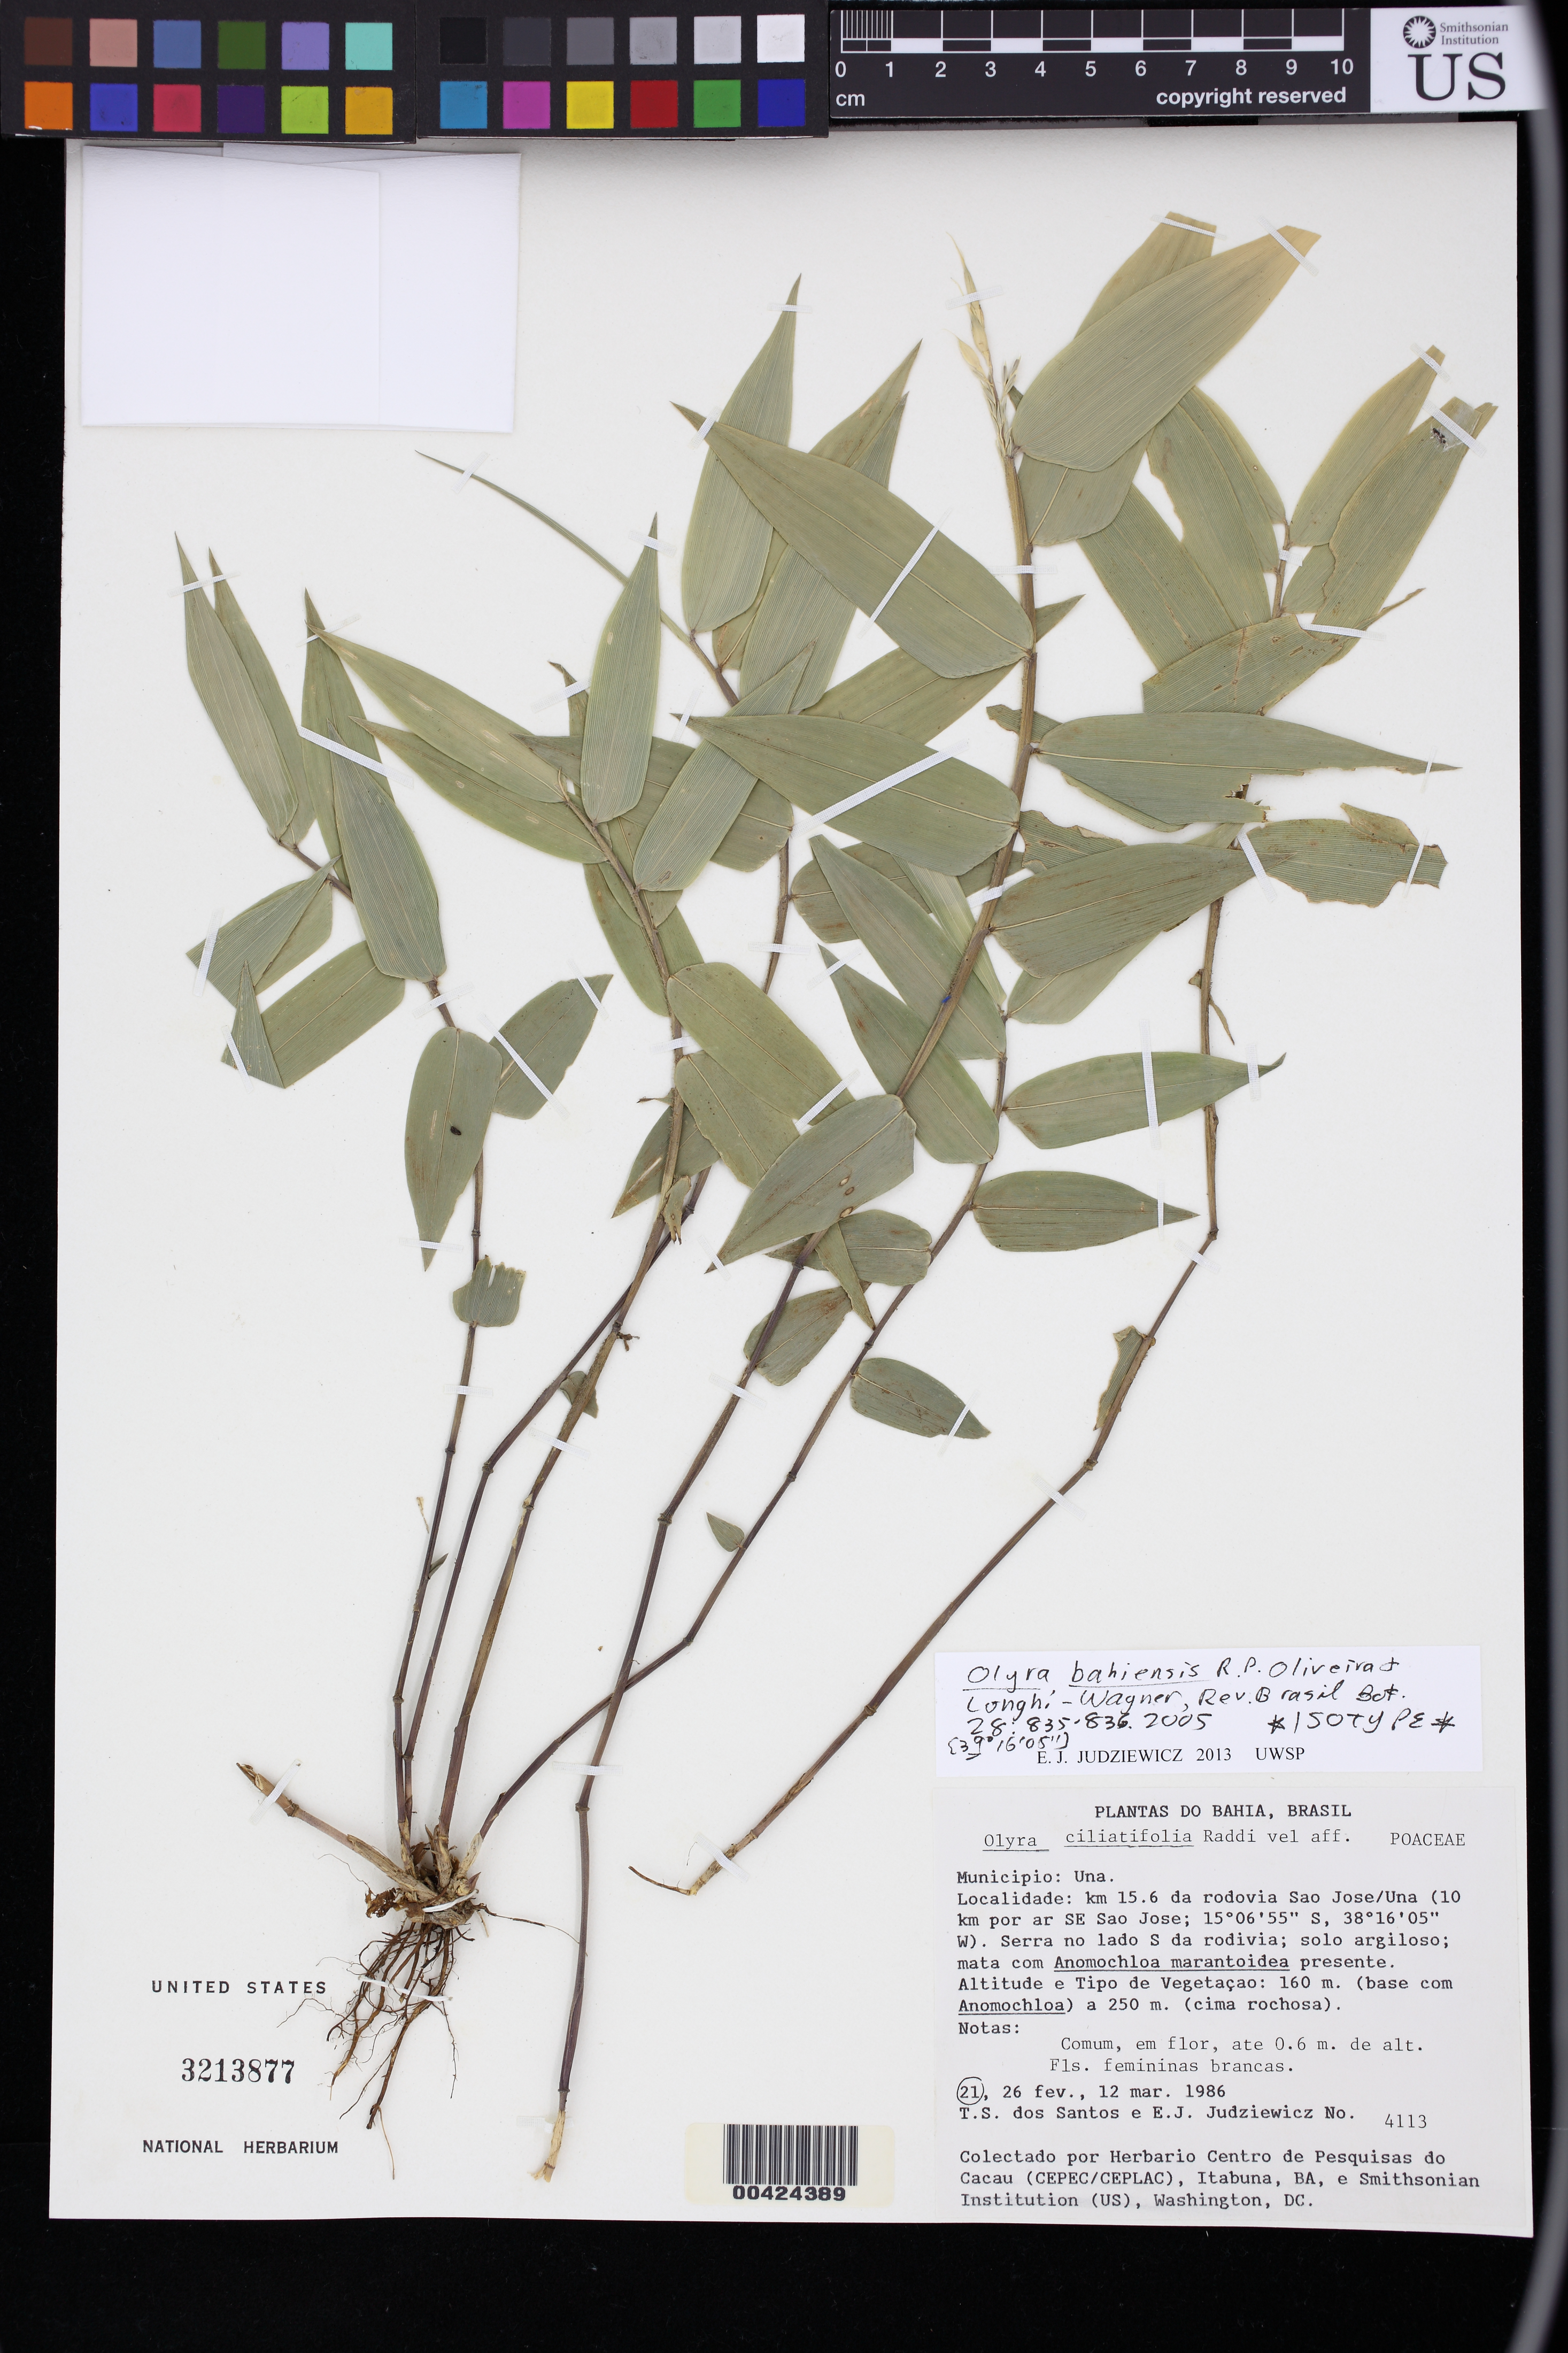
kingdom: Plantae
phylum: Tracheophyta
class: Liliopsida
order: Poales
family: Poaceae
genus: Olyra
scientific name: Olyra bahiensis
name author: R.P. Oliveira & Longhi-Wagner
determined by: Judziewicz, E. J.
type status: Isotype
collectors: T. S. Santos & E. J. Judziewicz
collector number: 4113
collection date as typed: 21 Feb 1986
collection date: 1986-02-21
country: Brazil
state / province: Bahia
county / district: Una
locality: Municipio: Una. Km 15.6 da rodovia Sao Jose/Una (10 km por ar SE Sao Jose)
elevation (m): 160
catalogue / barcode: US 3213877